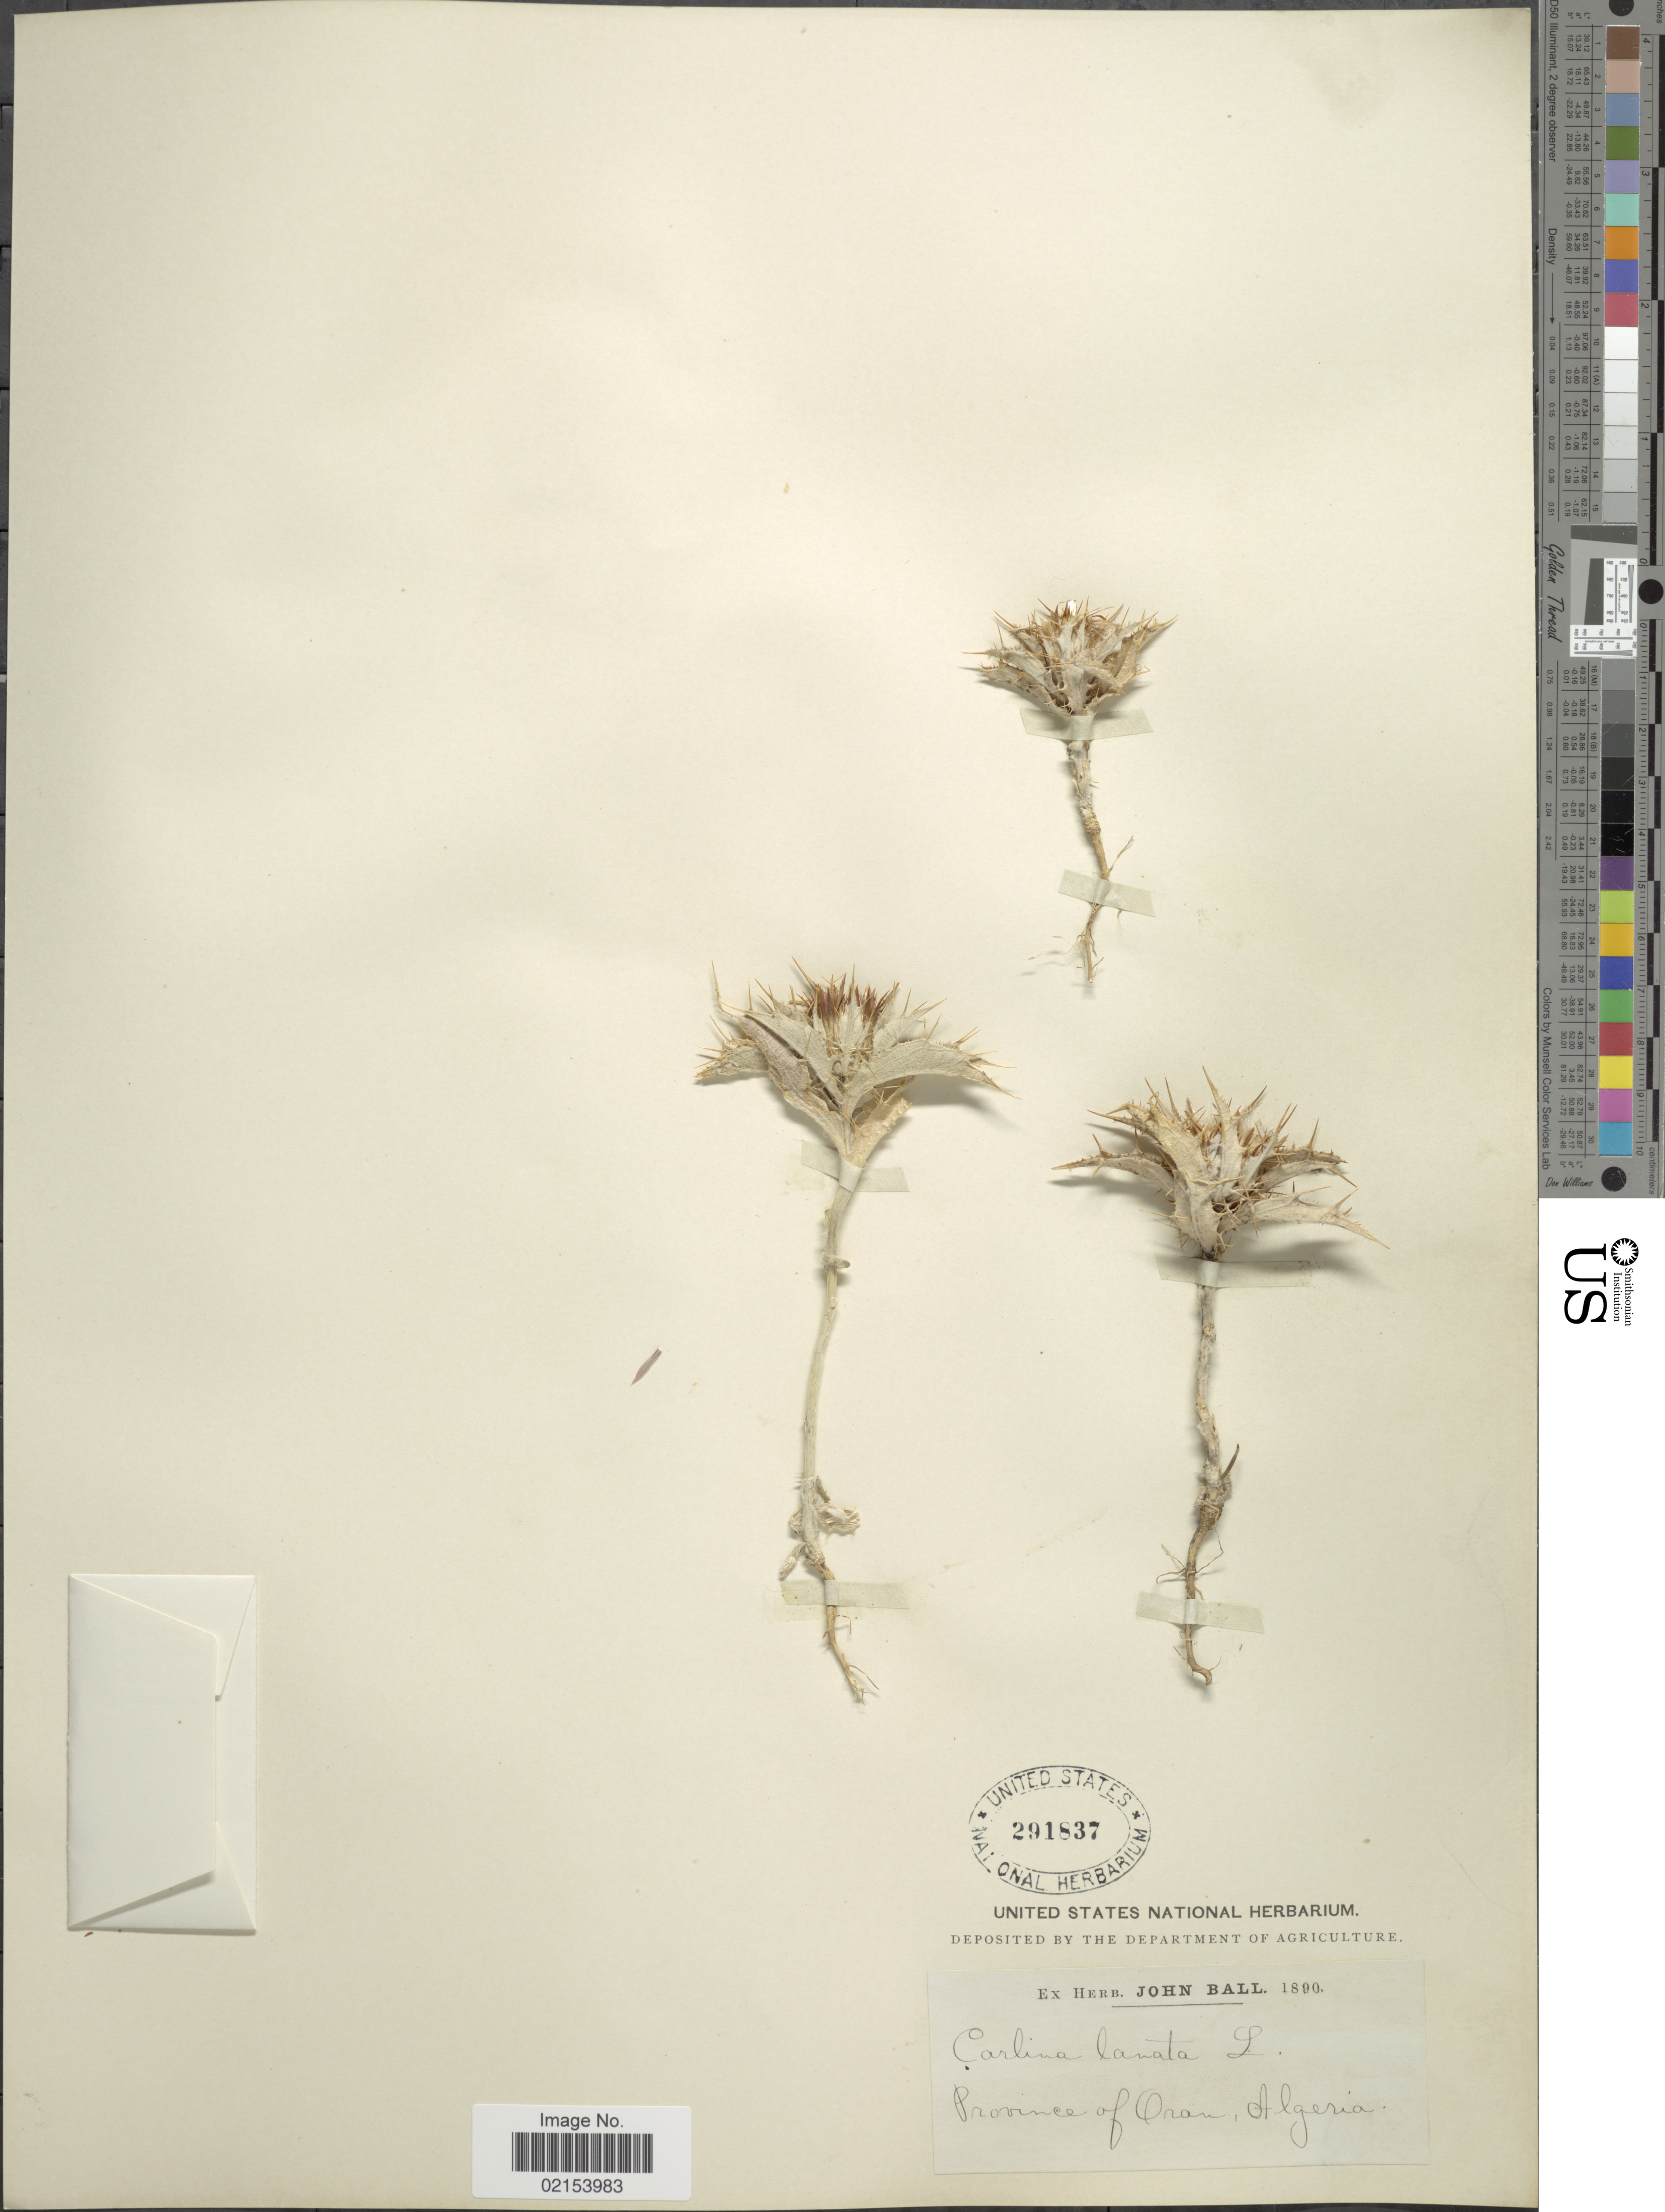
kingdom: Plantae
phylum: Tracheophyta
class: Magnoliopsida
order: Asterales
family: Asteraceae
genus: Carlina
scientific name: Carlina lanata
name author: L.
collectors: ex herb. John Ball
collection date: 1890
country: Algeria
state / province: Oran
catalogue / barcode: US 291837